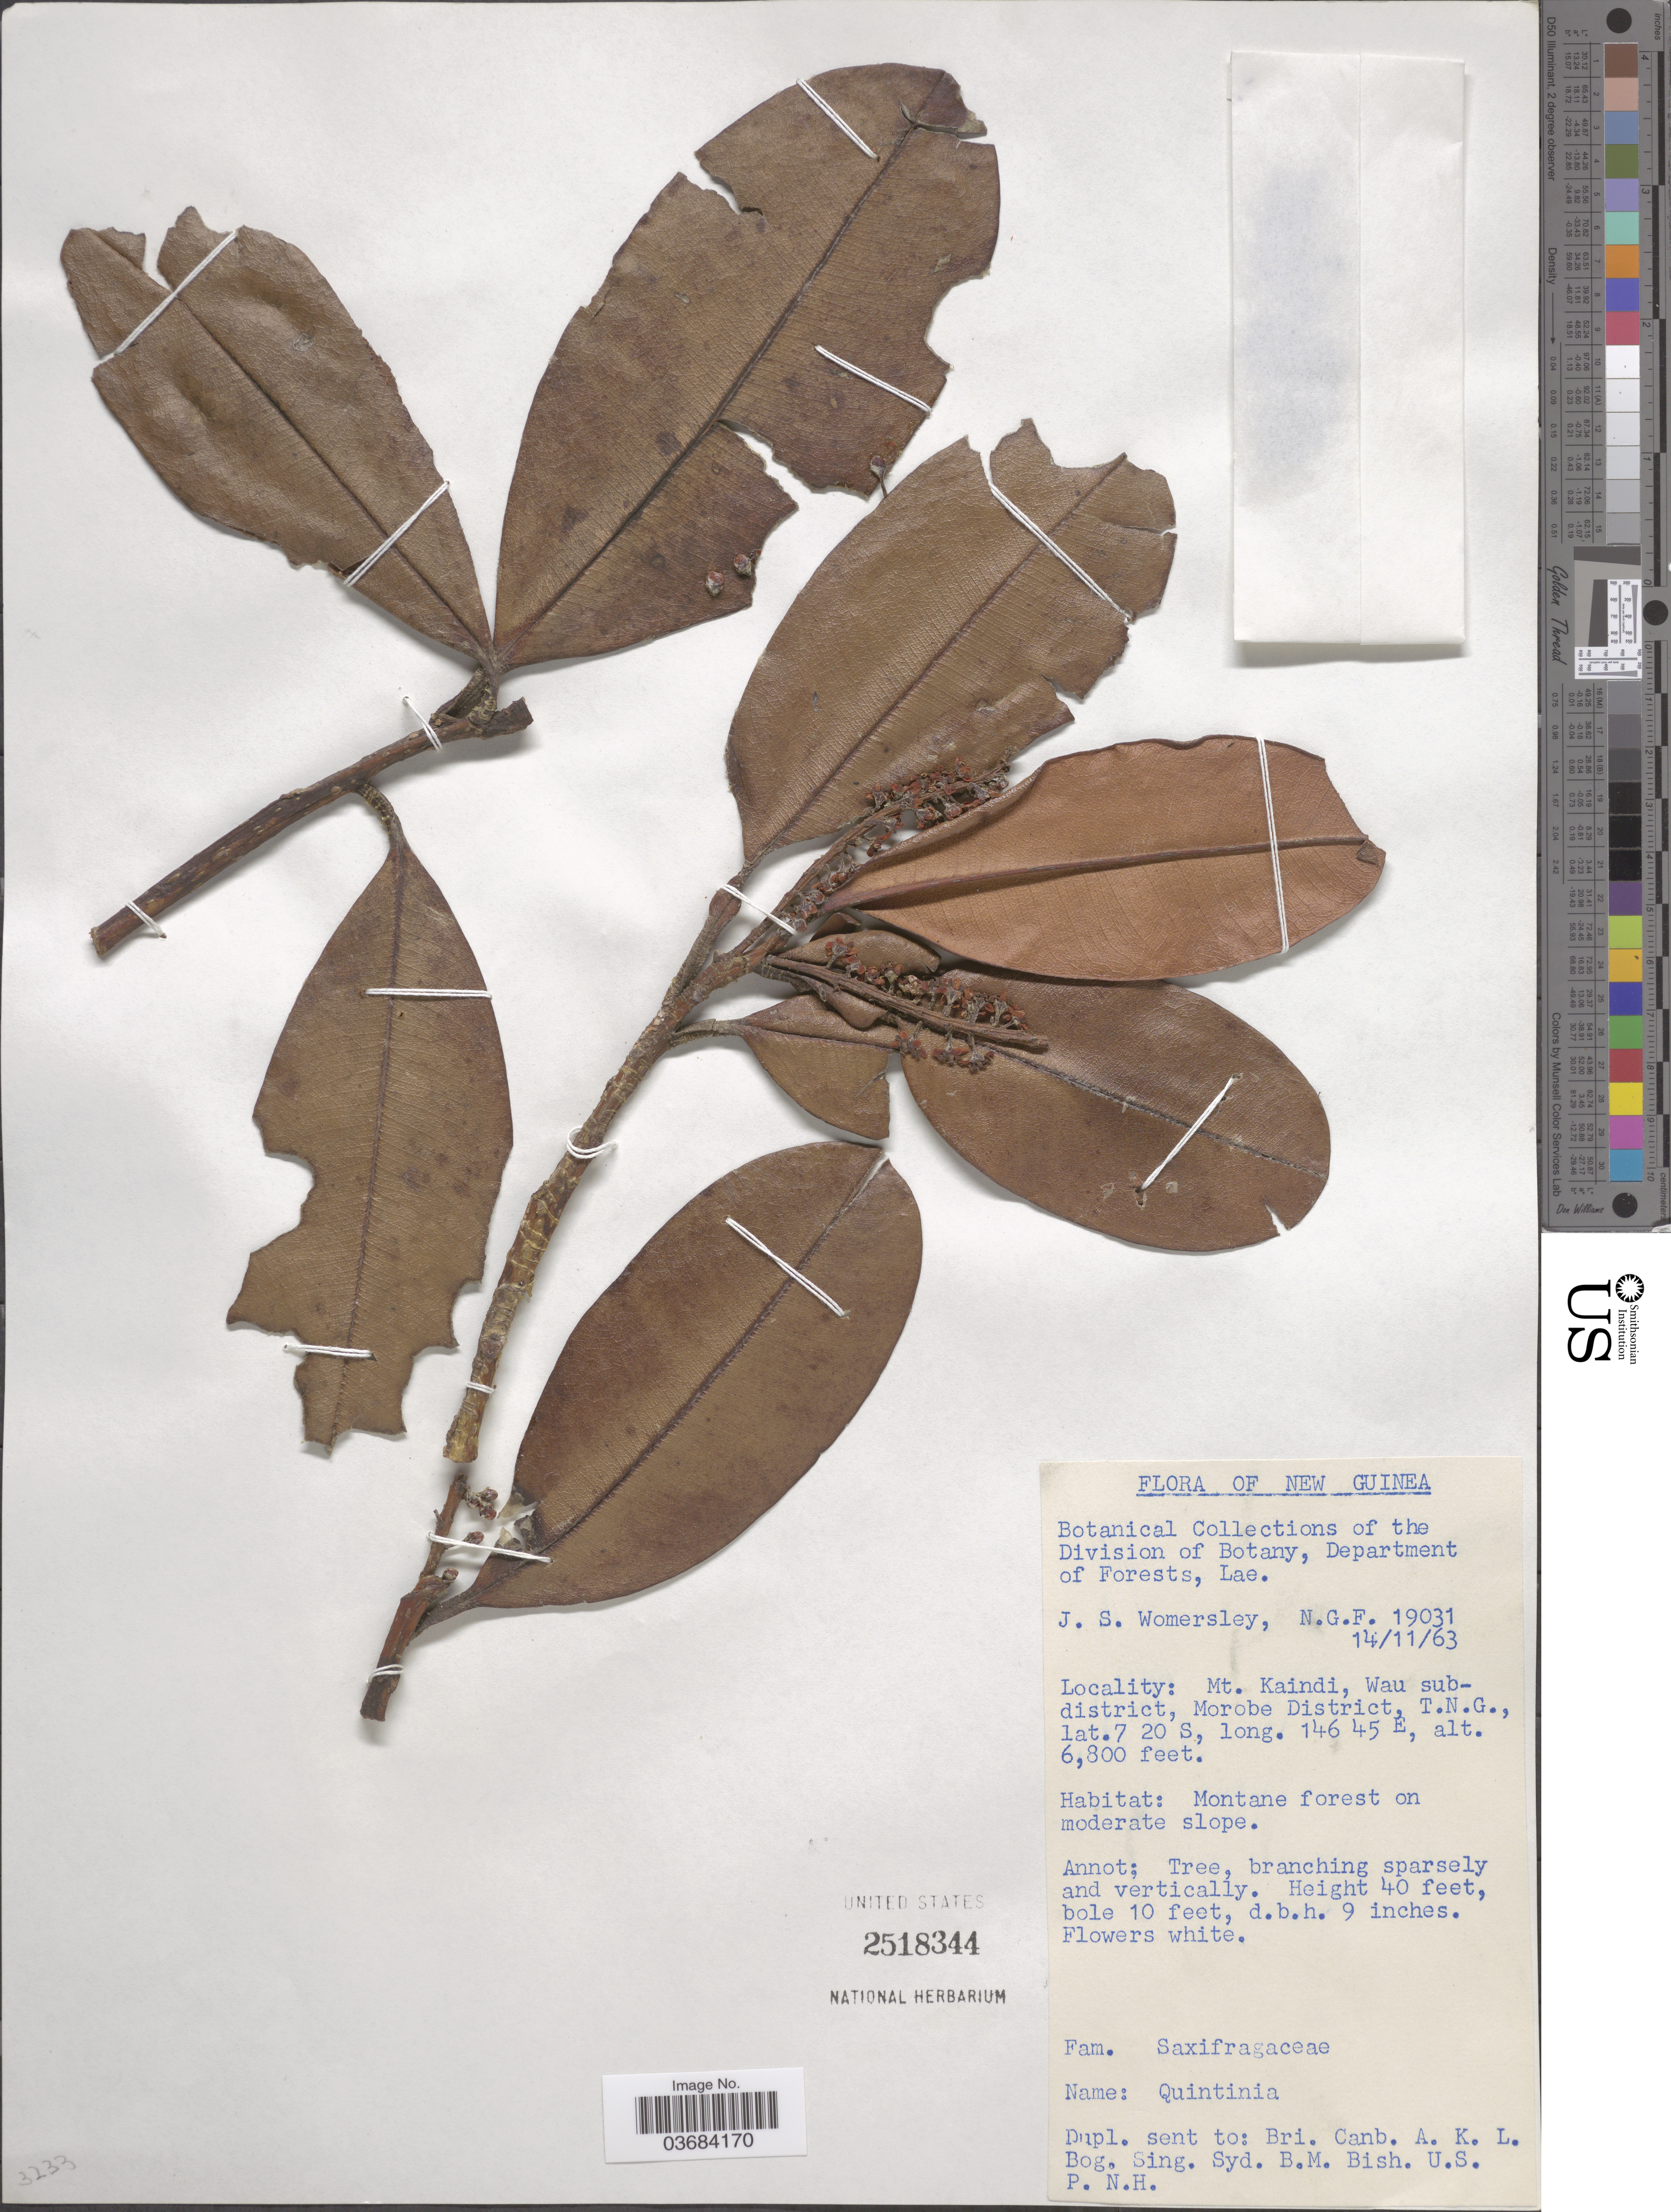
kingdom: Plantae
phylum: Tracheophyta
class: Magnoliopsida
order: Paracryphiales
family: Paracryphiaceae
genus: Quintinia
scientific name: Quintinia sp.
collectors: J. S. Womersley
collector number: N.G.F. 19031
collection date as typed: Transcribed d/m/y: 14/11/63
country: Papua New Guinea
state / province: Morobe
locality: New Guinea. Mt. Kaindi, Wau sub-district, Morobe District, T.N.G.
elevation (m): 2073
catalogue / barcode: US 2518344